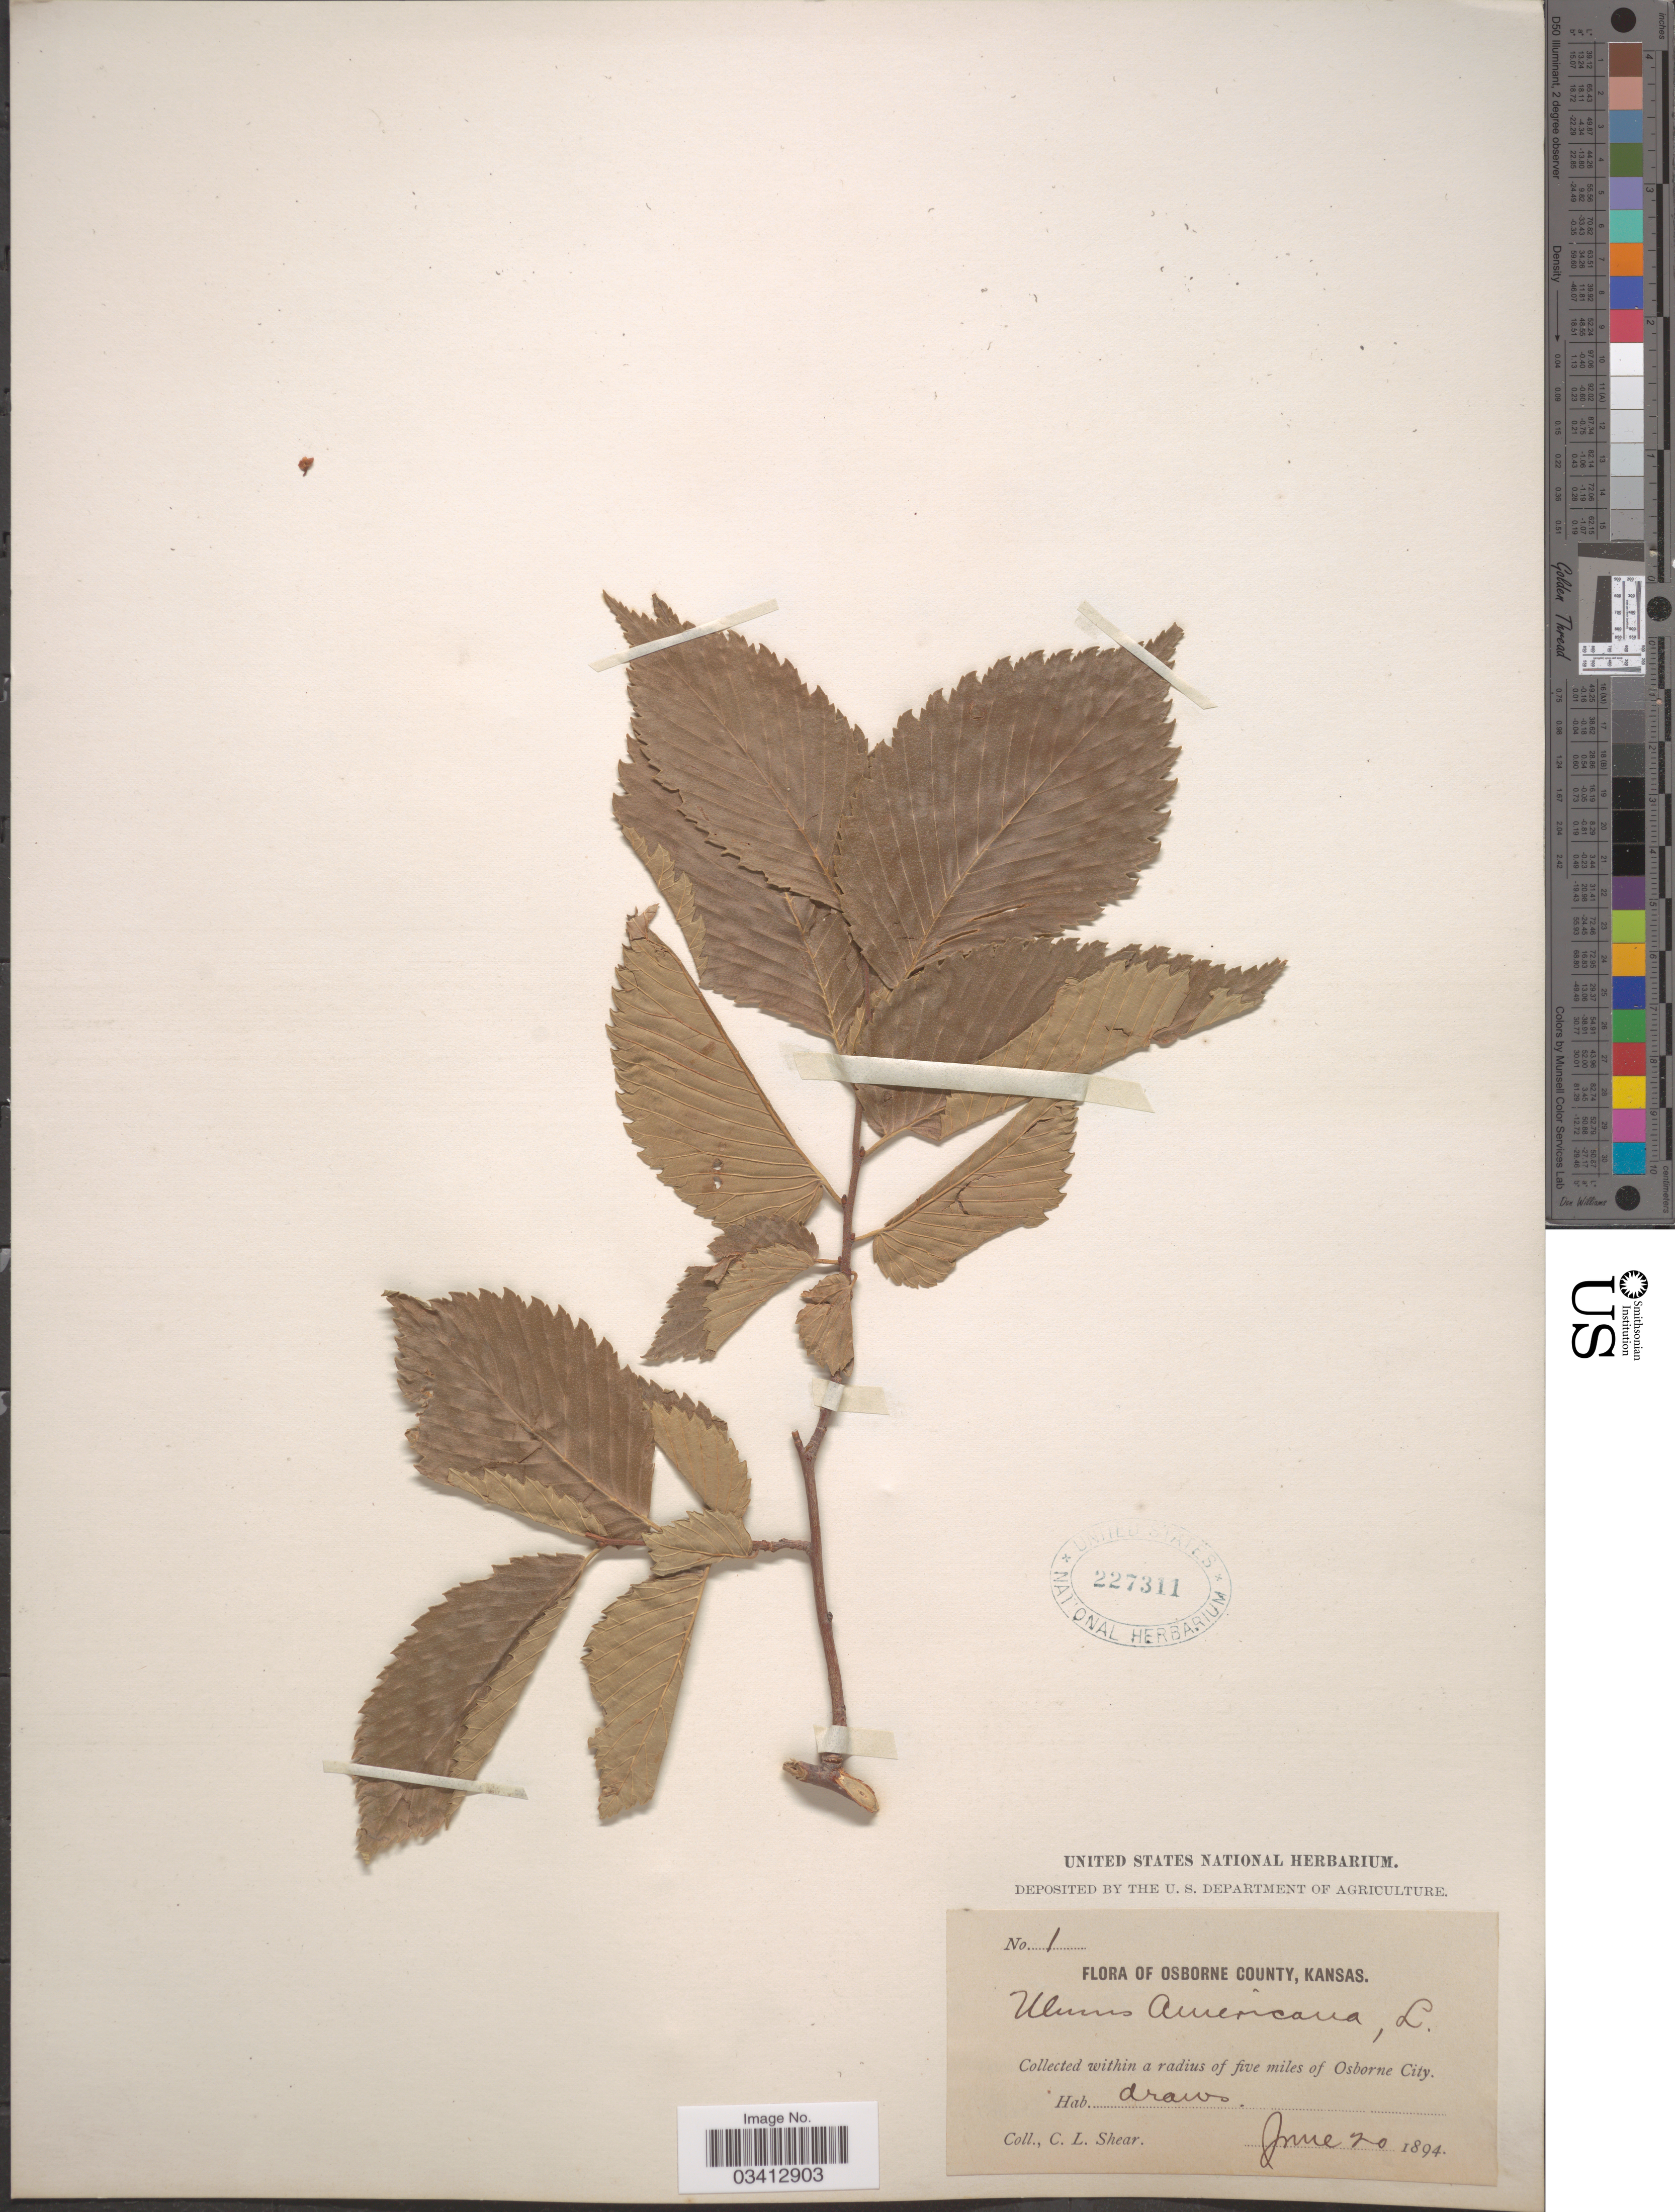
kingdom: Plantae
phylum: Tracheophyta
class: Magnoliopsida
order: Rosales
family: Ulmaceae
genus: Ulmus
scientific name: Ulmus americana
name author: L.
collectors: C. L. Shear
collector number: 1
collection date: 1894-06-20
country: United States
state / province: Kansas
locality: Osborne County. Within a radius of five miles of Osborne City.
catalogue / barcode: US 227311